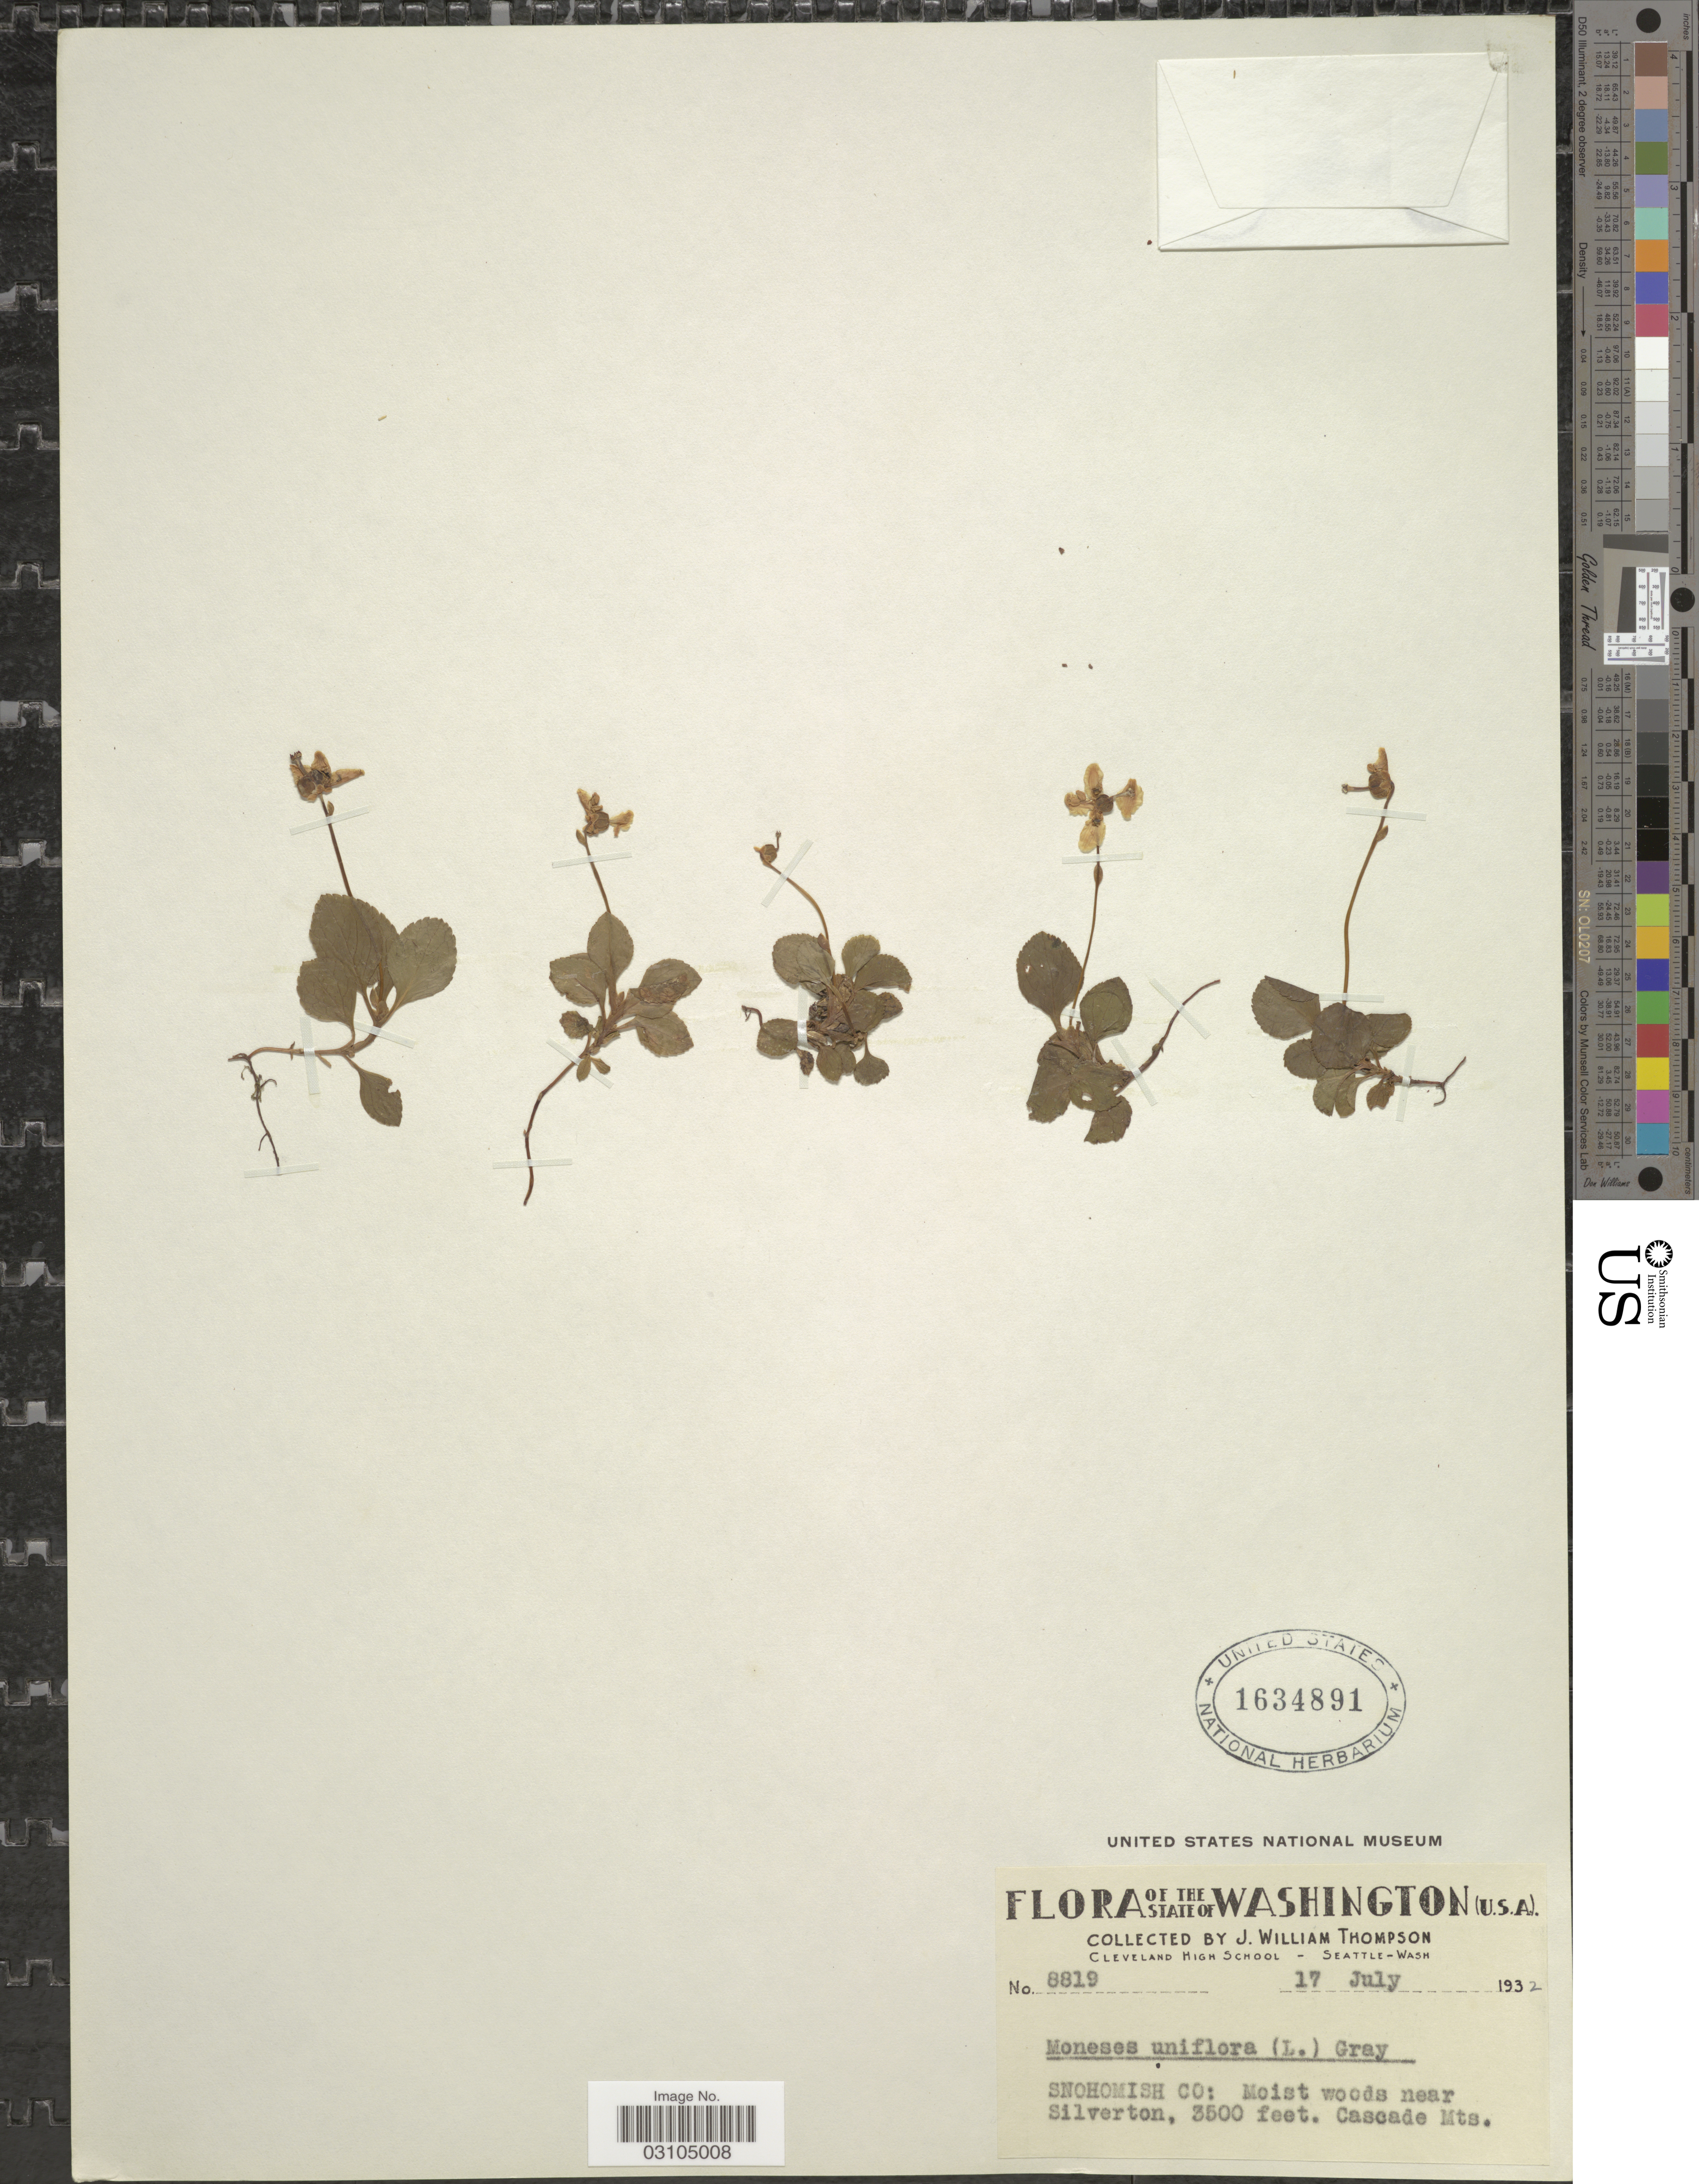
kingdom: Plantae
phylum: Tracheophyta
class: Magnoliopsida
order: Ericales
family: Ericaceae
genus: Moneses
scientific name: Moneses uniflora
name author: (L.) A. Gray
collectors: J. W. Thompson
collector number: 8819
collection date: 1932-07-17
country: United States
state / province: Washington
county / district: Snohomish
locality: Snohomish Co: Moist woods near Silverton, Cascade Mts.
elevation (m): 1067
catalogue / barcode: US 1634891